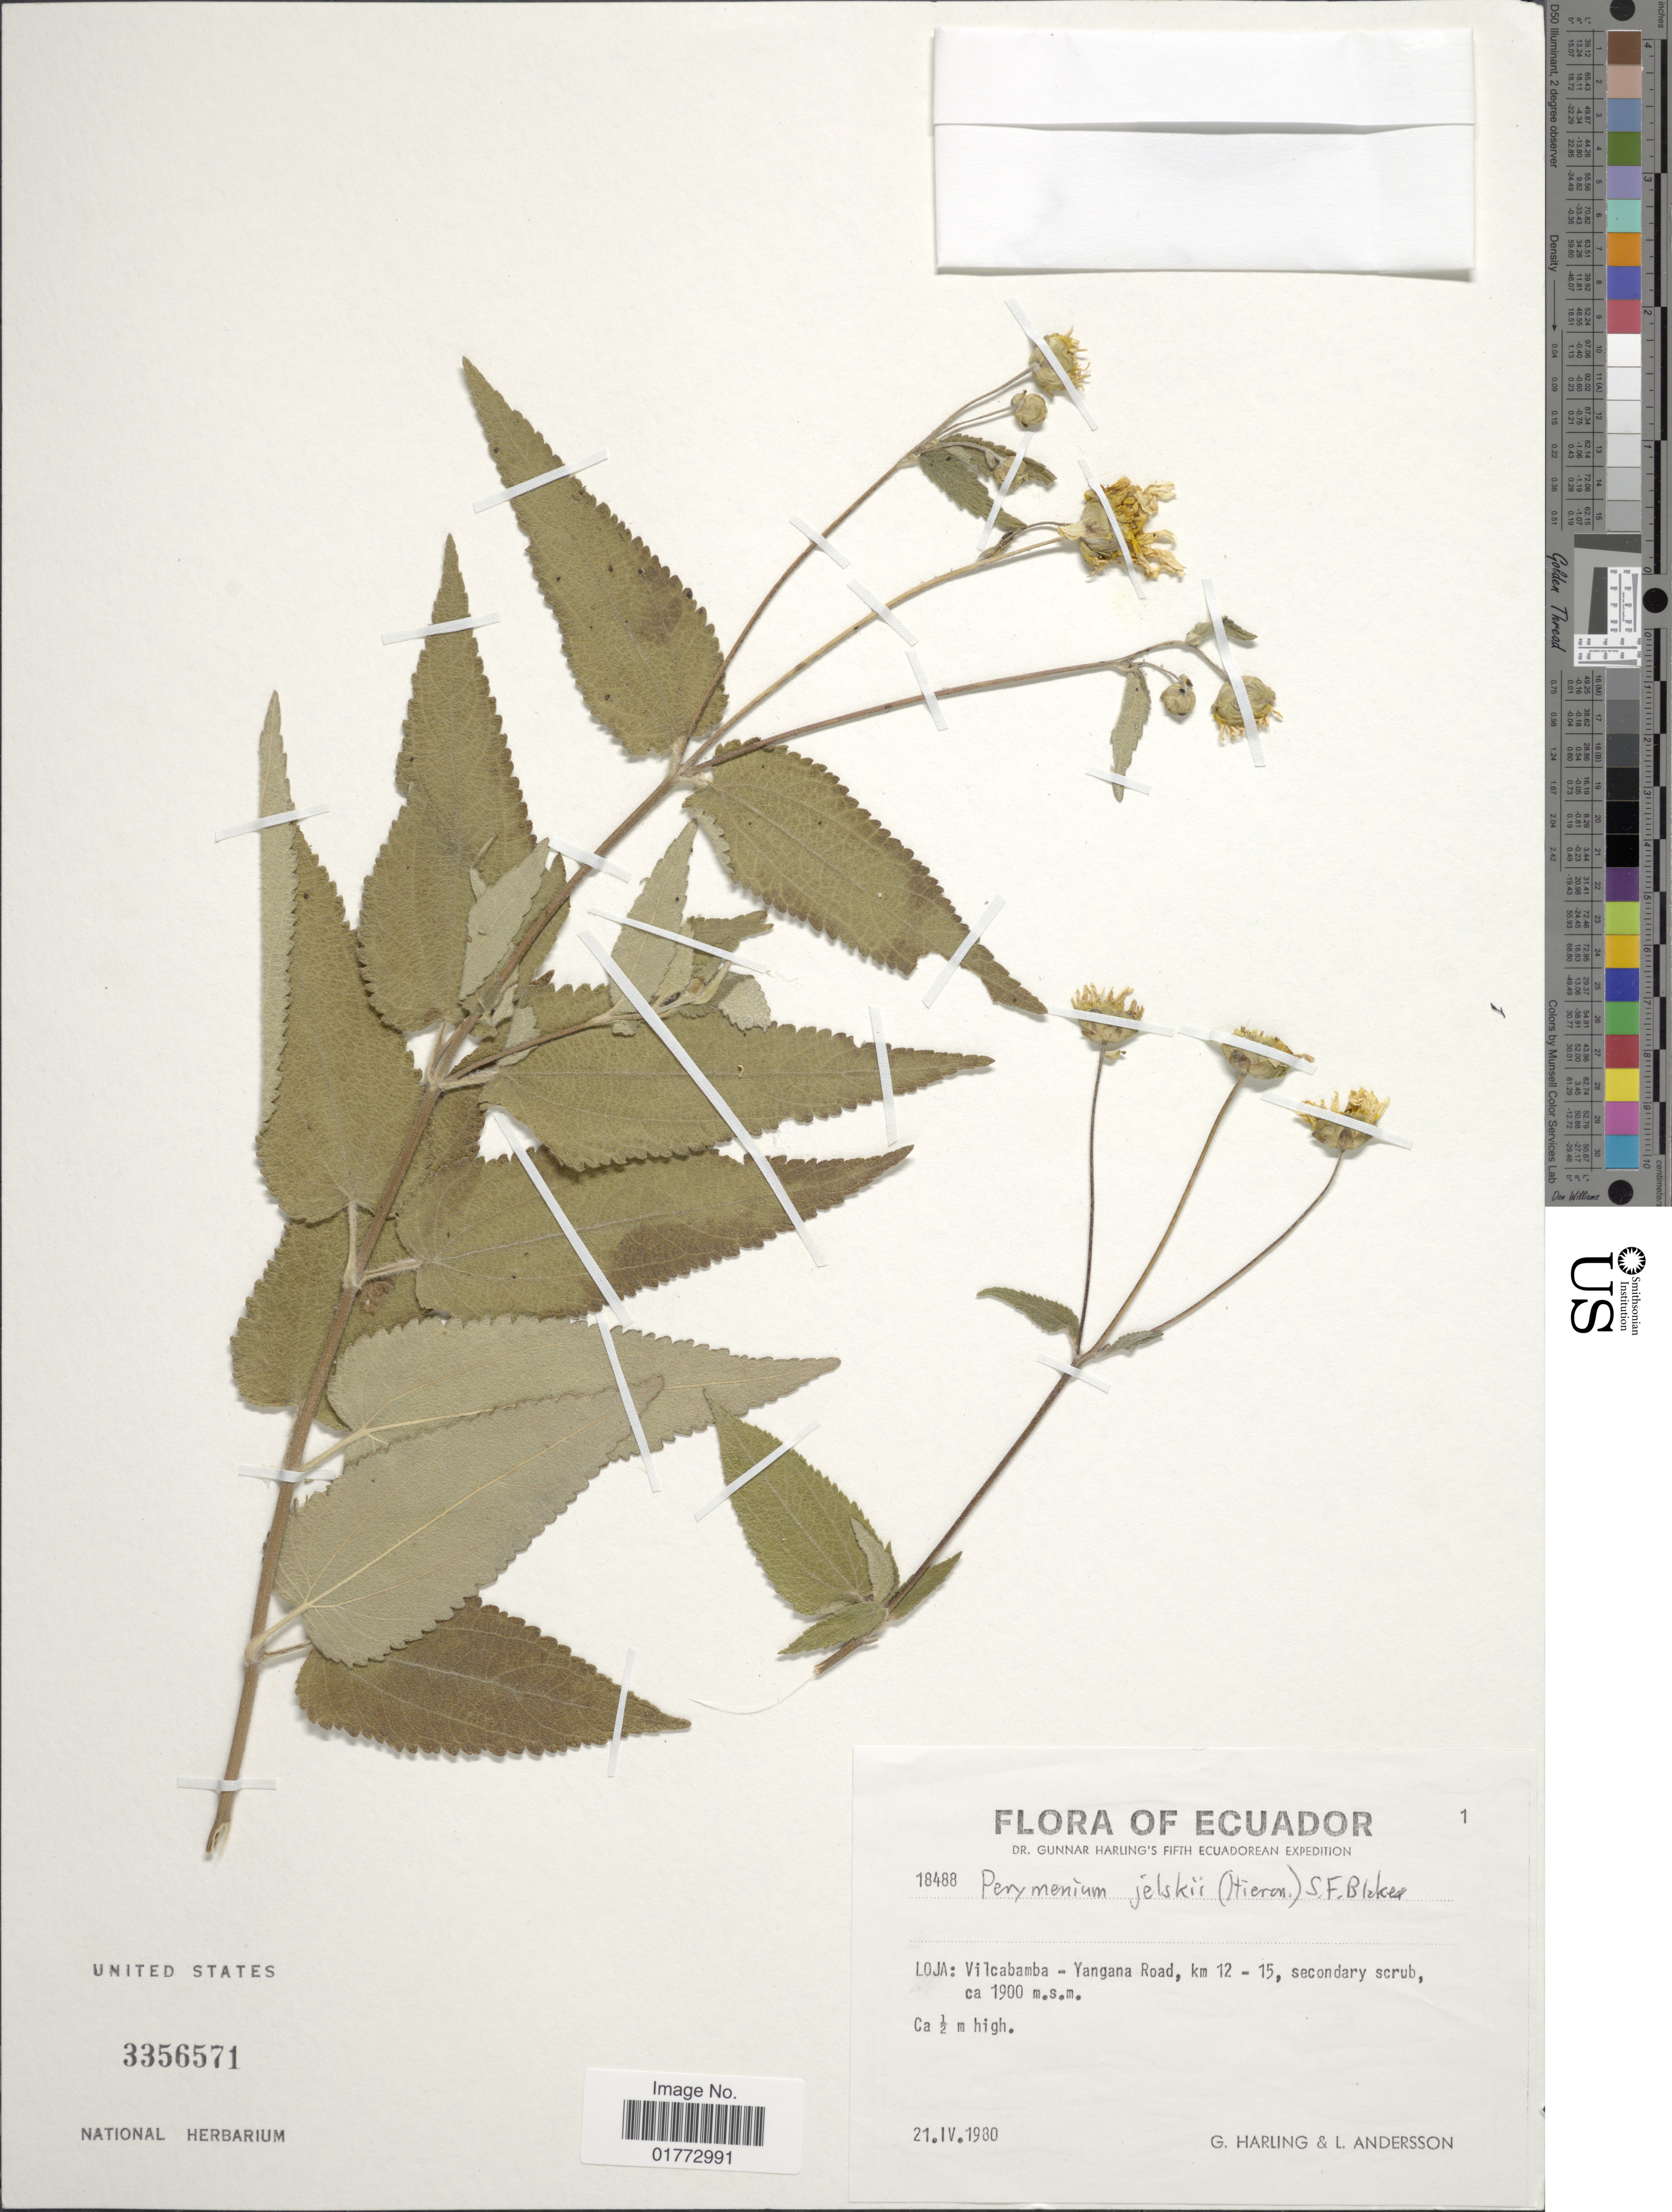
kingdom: Plantae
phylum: Tracheophyta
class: Magnoliopsida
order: Asterales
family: Asteraceae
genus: Steiractinia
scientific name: Steiractinia jelskii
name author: (Hieron.) S.F. Blake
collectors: G. Harling & L. Andersson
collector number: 18488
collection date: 1980-04-21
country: Ecuador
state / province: Loja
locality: Vilcamba - Yangana Road, km 12 - 15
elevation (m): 1900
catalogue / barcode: US 3356571